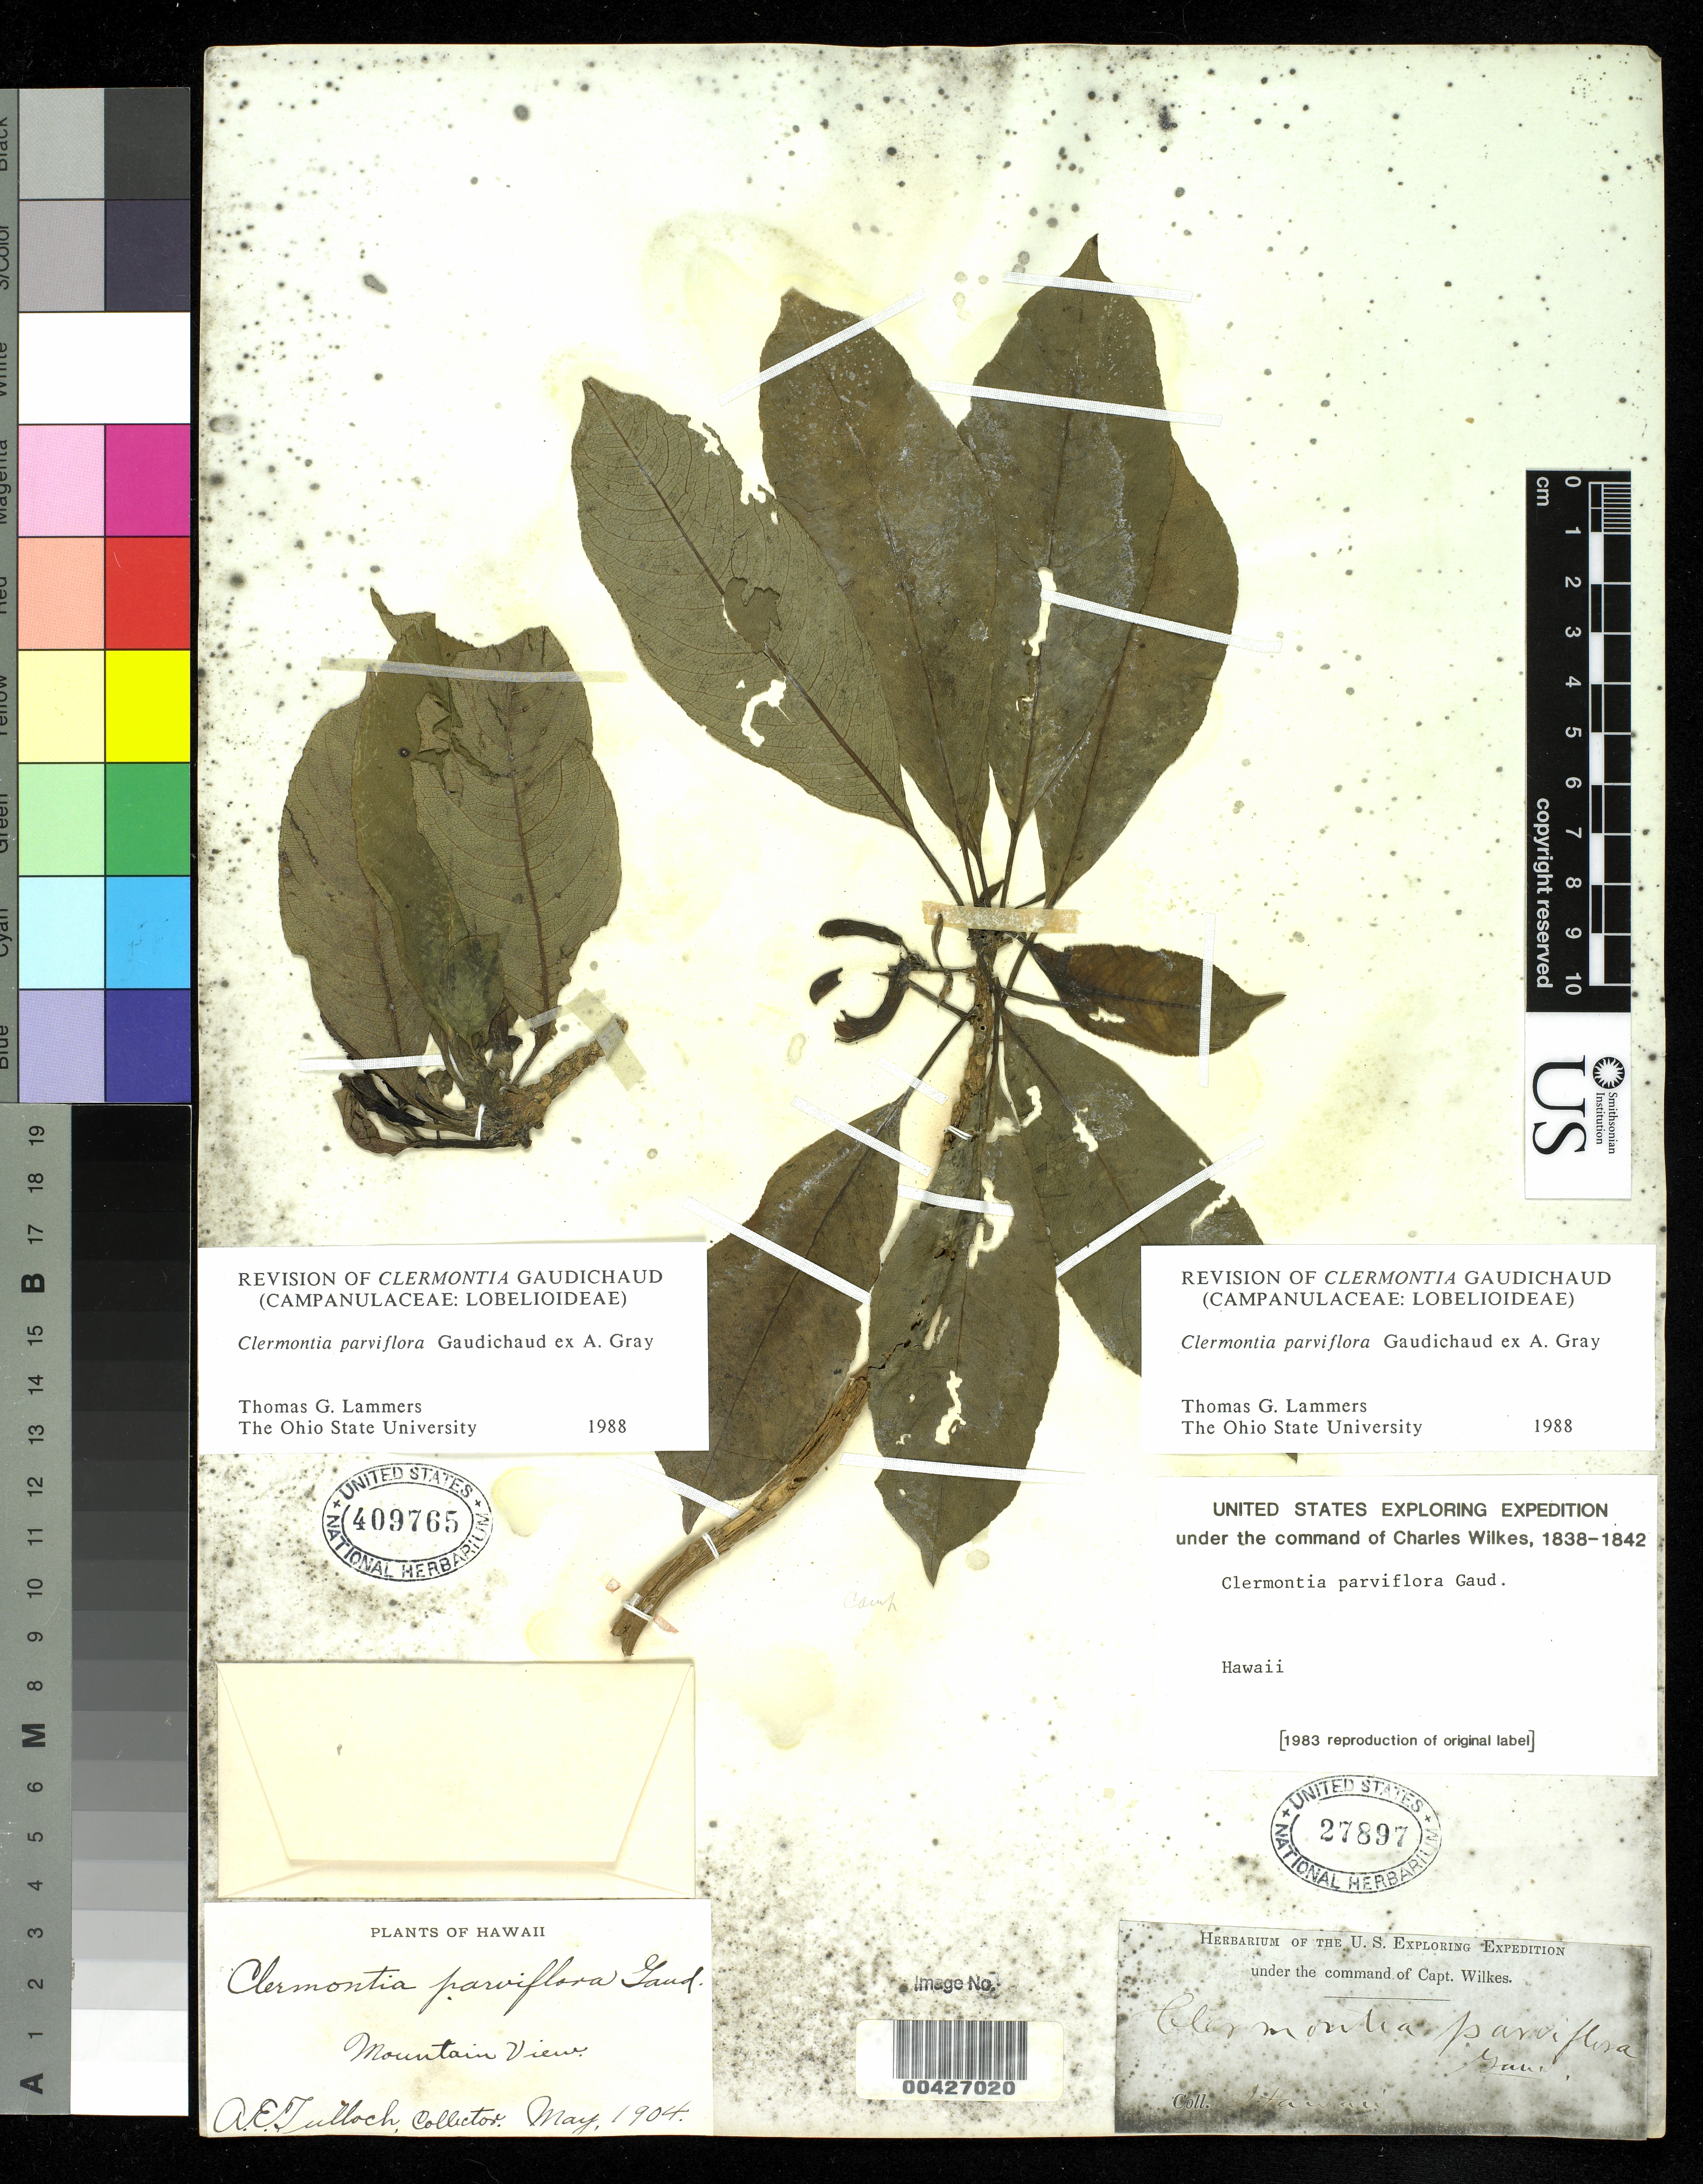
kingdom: Plantae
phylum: Tracheophyta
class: Magnoliopsida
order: Asterales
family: Campanulaceae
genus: Clermontia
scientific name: Clermontia parviflora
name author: Gaudich. ex A. Gray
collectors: Wilkes Explor. Exped.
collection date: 1838/1842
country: United States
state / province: Hawaii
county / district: Hawaii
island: Hawaii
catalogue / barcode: US 27897